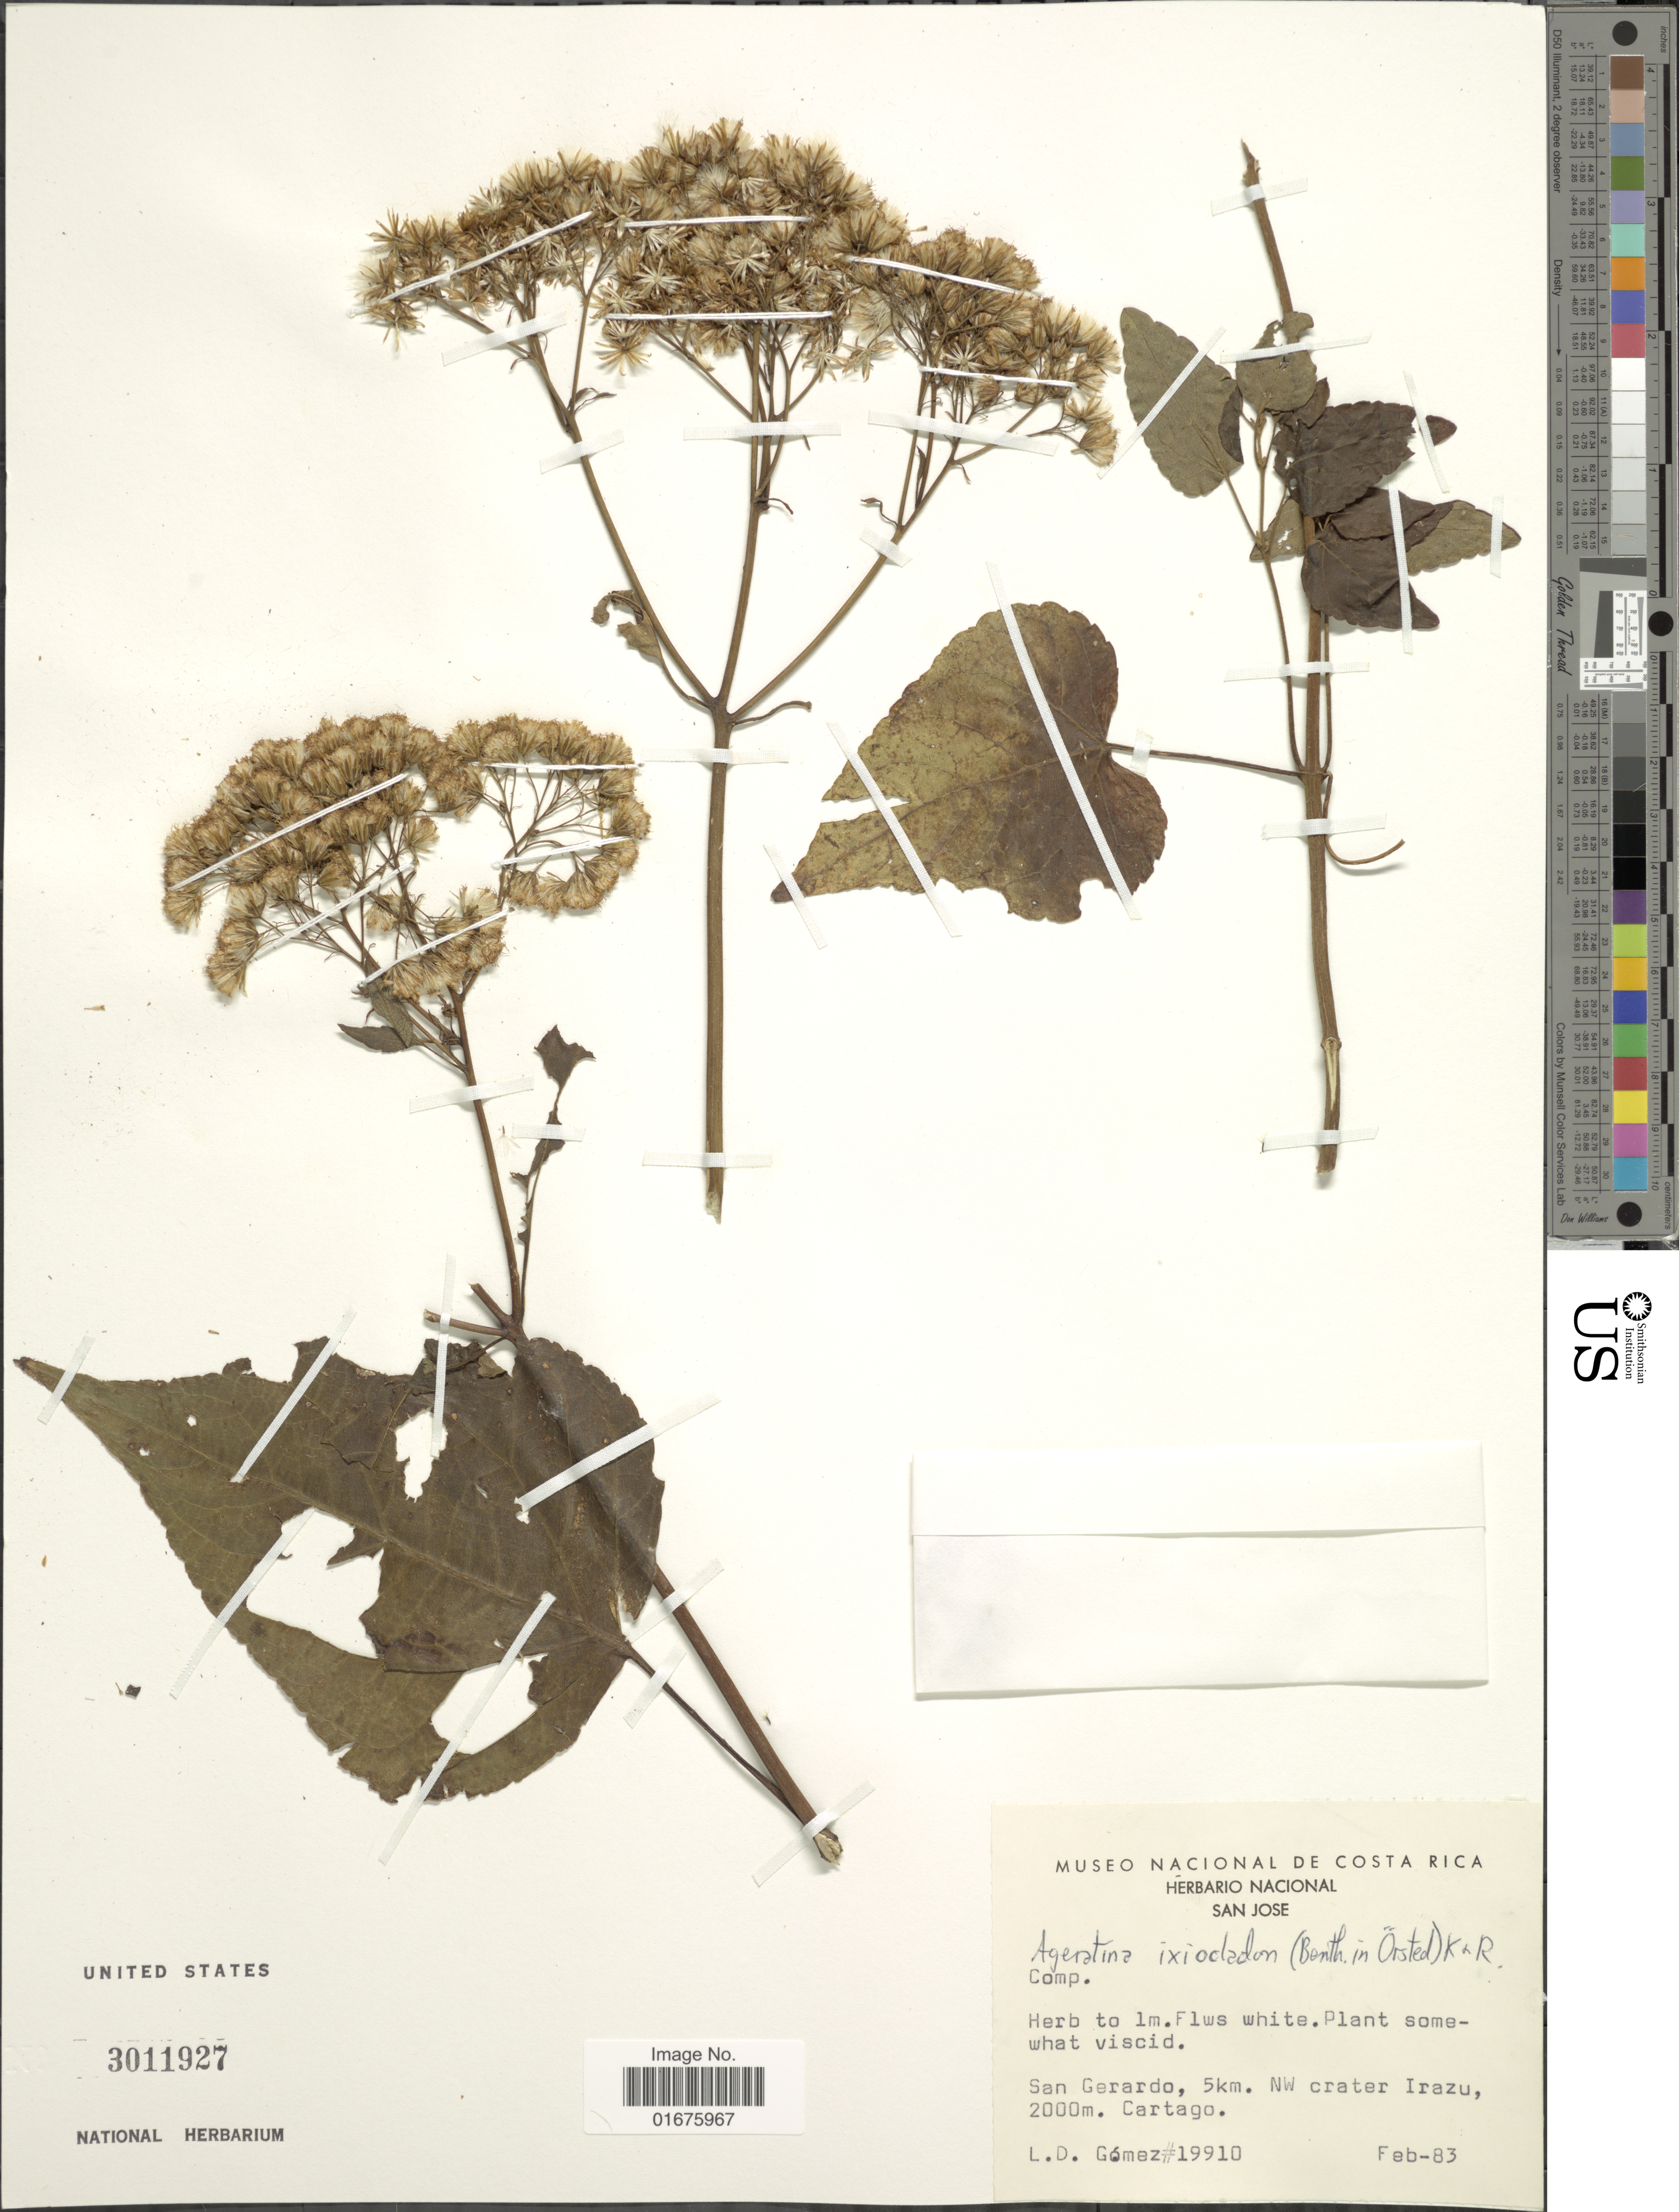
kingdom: Plantae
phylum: Tracheophyta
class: Magnoliopsida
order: Asterales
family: Asteraceae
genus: Ageratina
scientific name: Ageratina ixiocladon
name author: (Benth. ex Oerst.) R.M. King & H. Rob.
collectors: L. Gomez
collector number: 19910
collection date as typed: Transcribed d/m/y: /2/83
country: Costa Rica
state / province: Cartago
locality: San Gerardo, 5 km. NW crater Irazu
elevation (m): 2000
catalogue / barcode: US 3011927